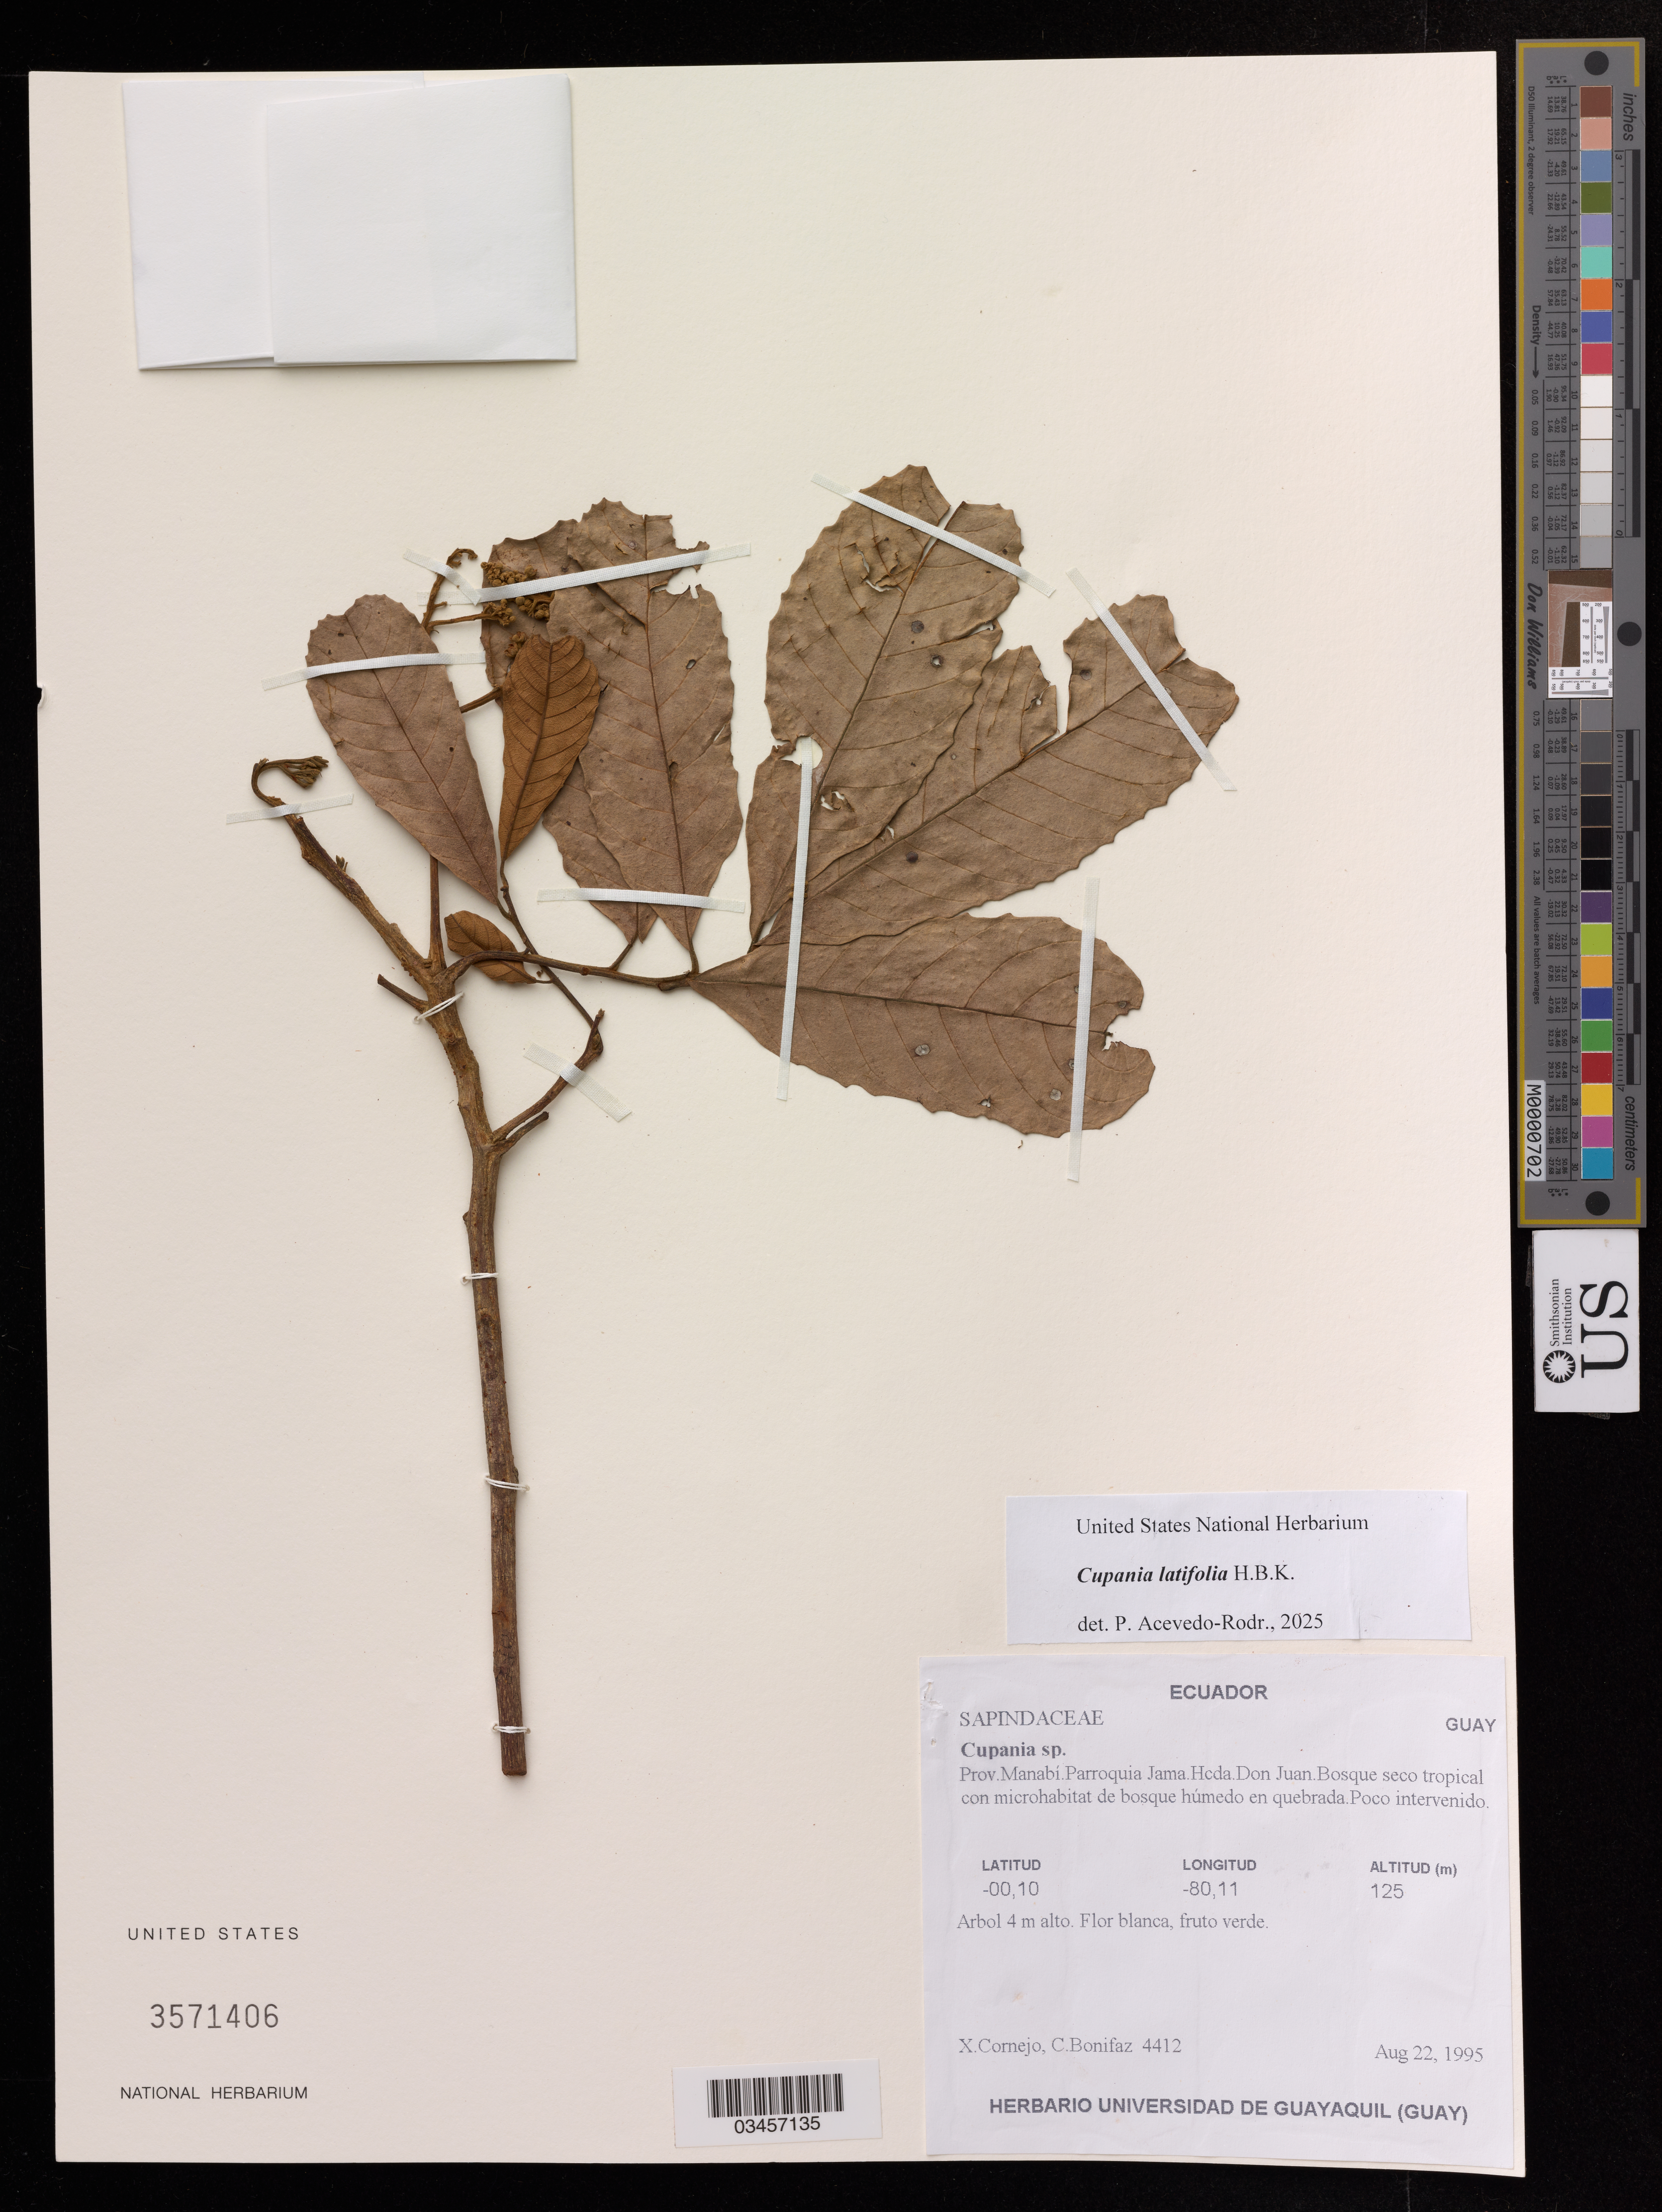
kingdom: Plantae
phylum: Tracheophyta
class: Magnoliopsida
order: Sapindales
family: Sapindaceae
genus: Cupania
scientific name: Cupania latifolia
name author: Kunth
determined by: Acevedo-Rodriguez, P., (US), Smithsonian Institution - National Museum of Natural History (UNITED STATES)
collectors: X. Cornejo & C. Bonifaz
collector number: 4412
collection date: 1995-08-22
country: Ecuador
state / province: Manabí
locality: Parroquia Jama. Hcda. Don Juan.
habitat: Bosque seco tropical con microhabitat de bosque húmedo en quebrada. Poco interenido.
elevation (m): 125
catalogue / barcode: US 3571406